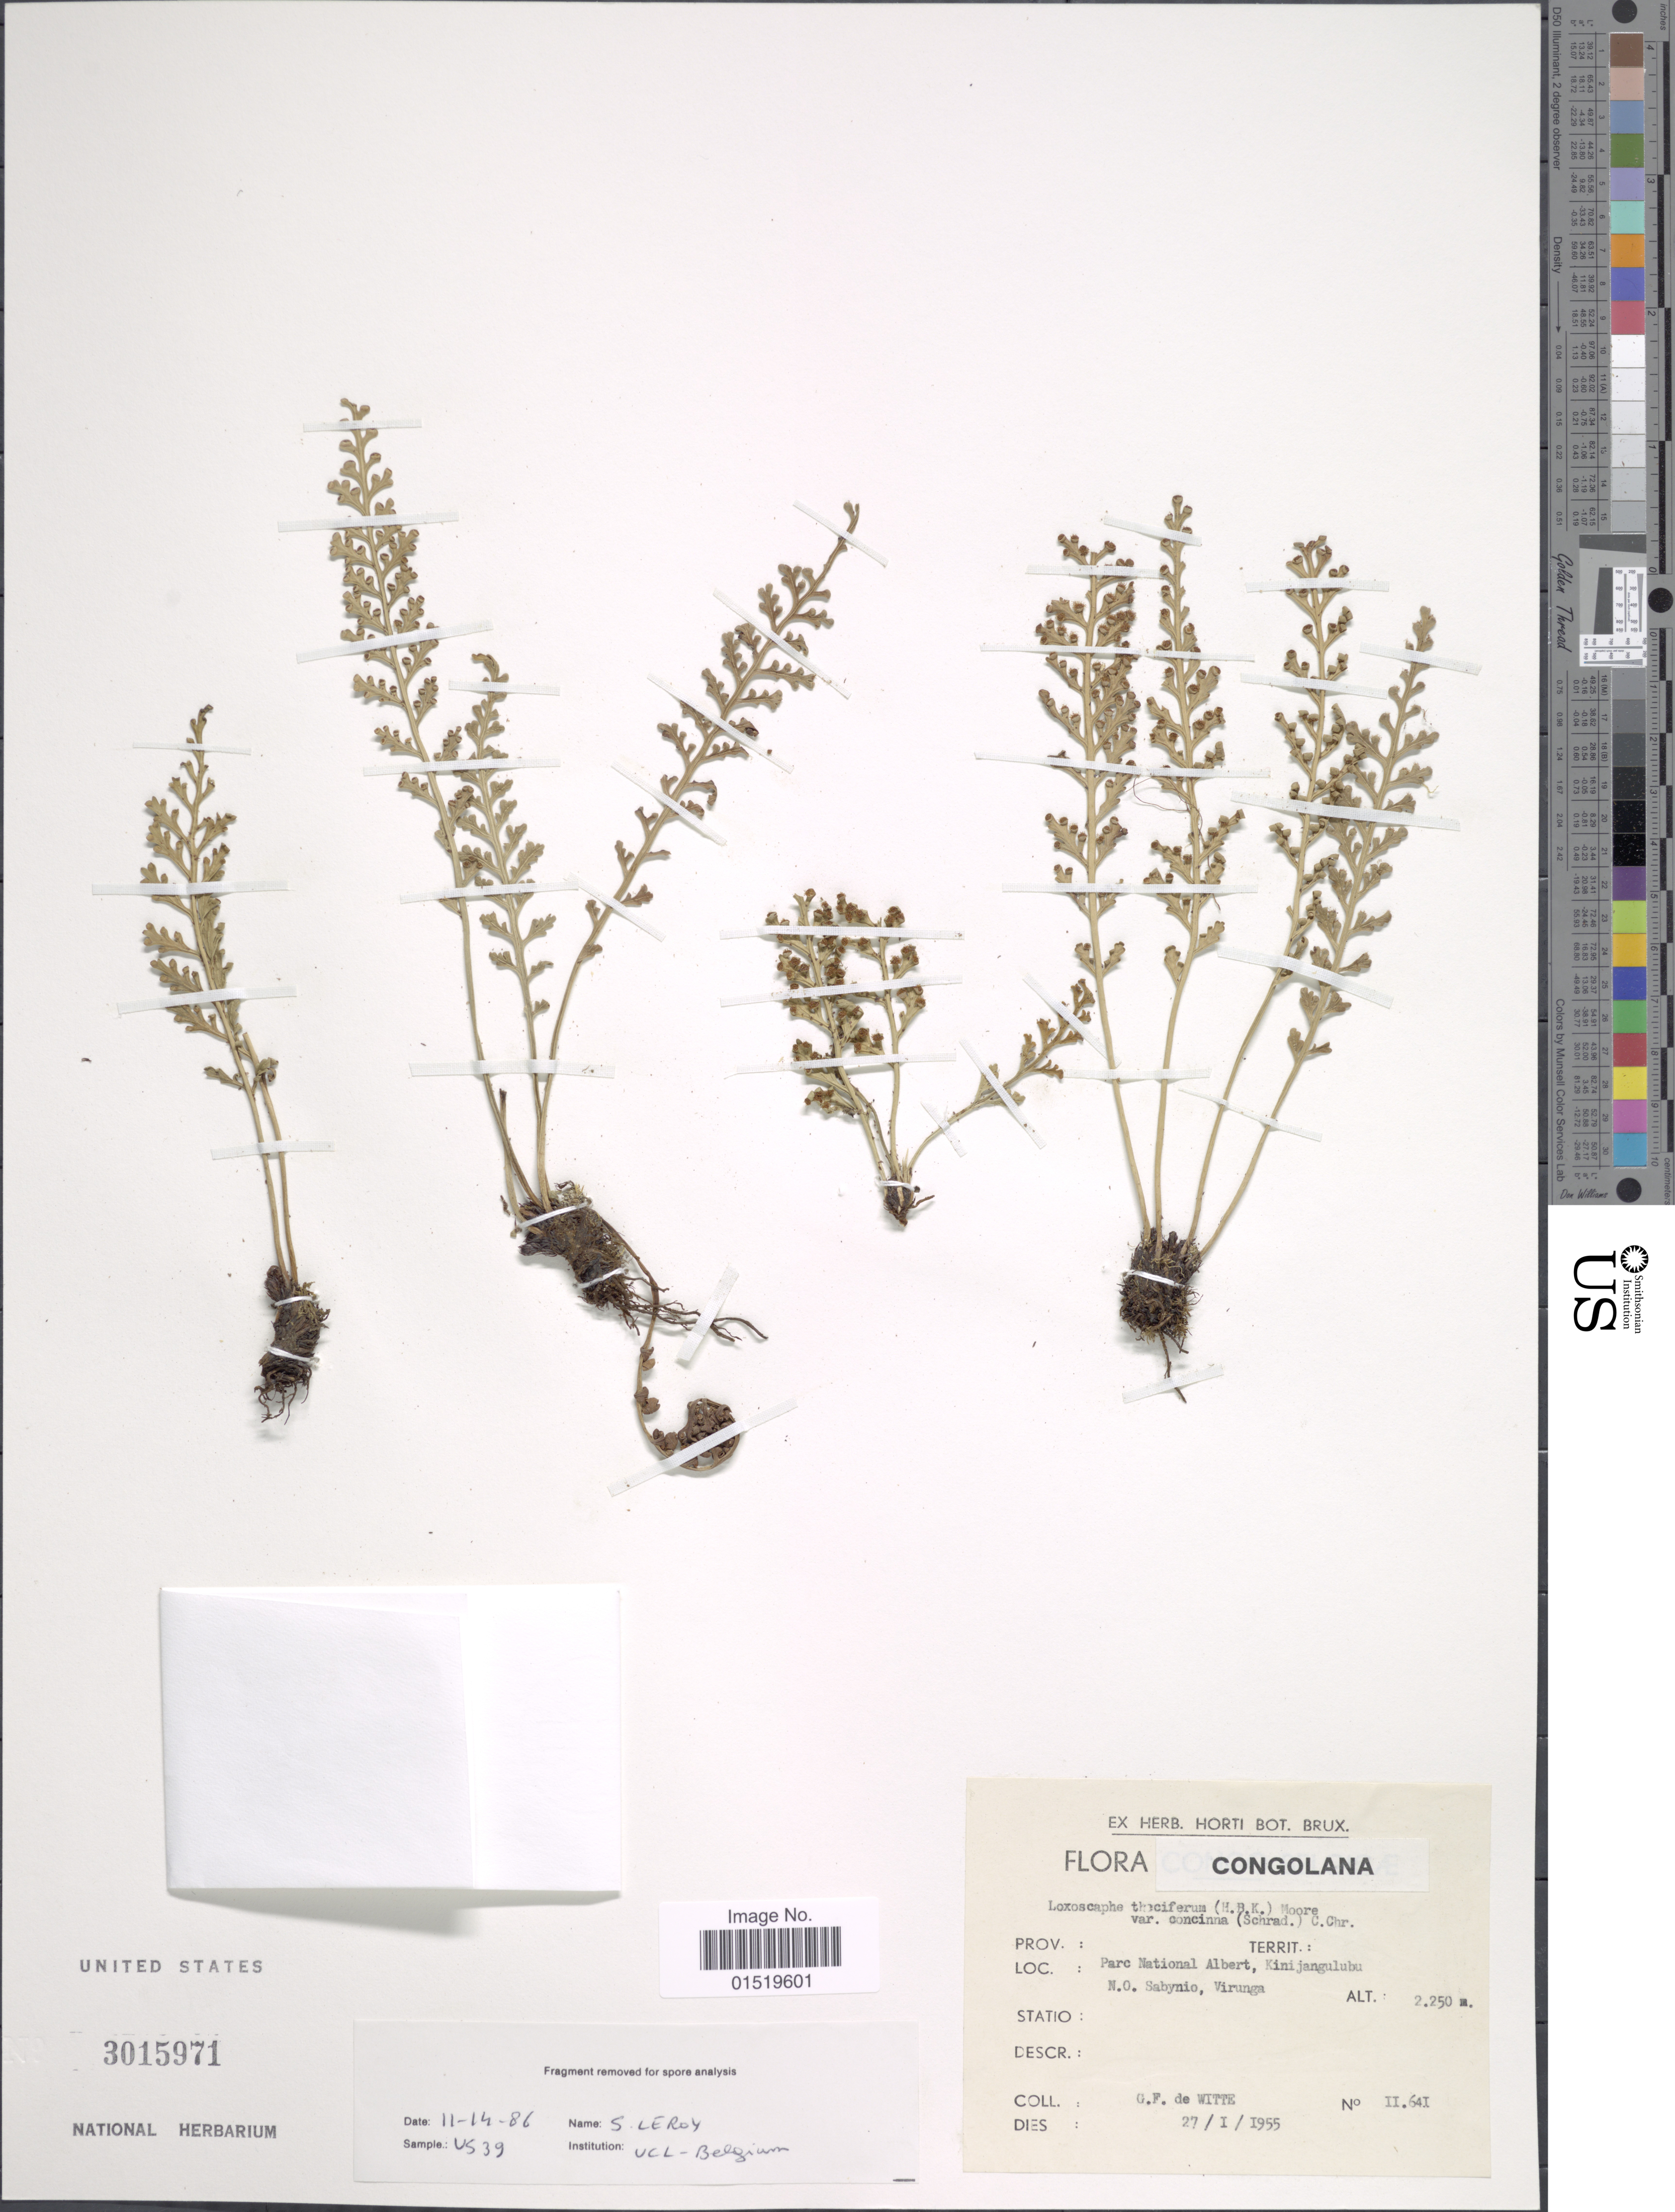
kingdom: Plantae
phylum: Tracheophyta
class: Polypodiopsida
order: Polypodiales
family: Aspleniaceae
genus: Asplenium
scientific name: Asplenium theciferum var. concinnum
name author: (Schrad.) Schelpe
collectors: G. de Witte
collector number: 11641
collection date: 1955-01-27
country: Congo, Democratic Republic of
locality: Congolana, Parc National Albert, Kinijangulubu, N.O. Sabynio, Virunga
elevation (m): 2250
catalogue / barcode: US 3015971